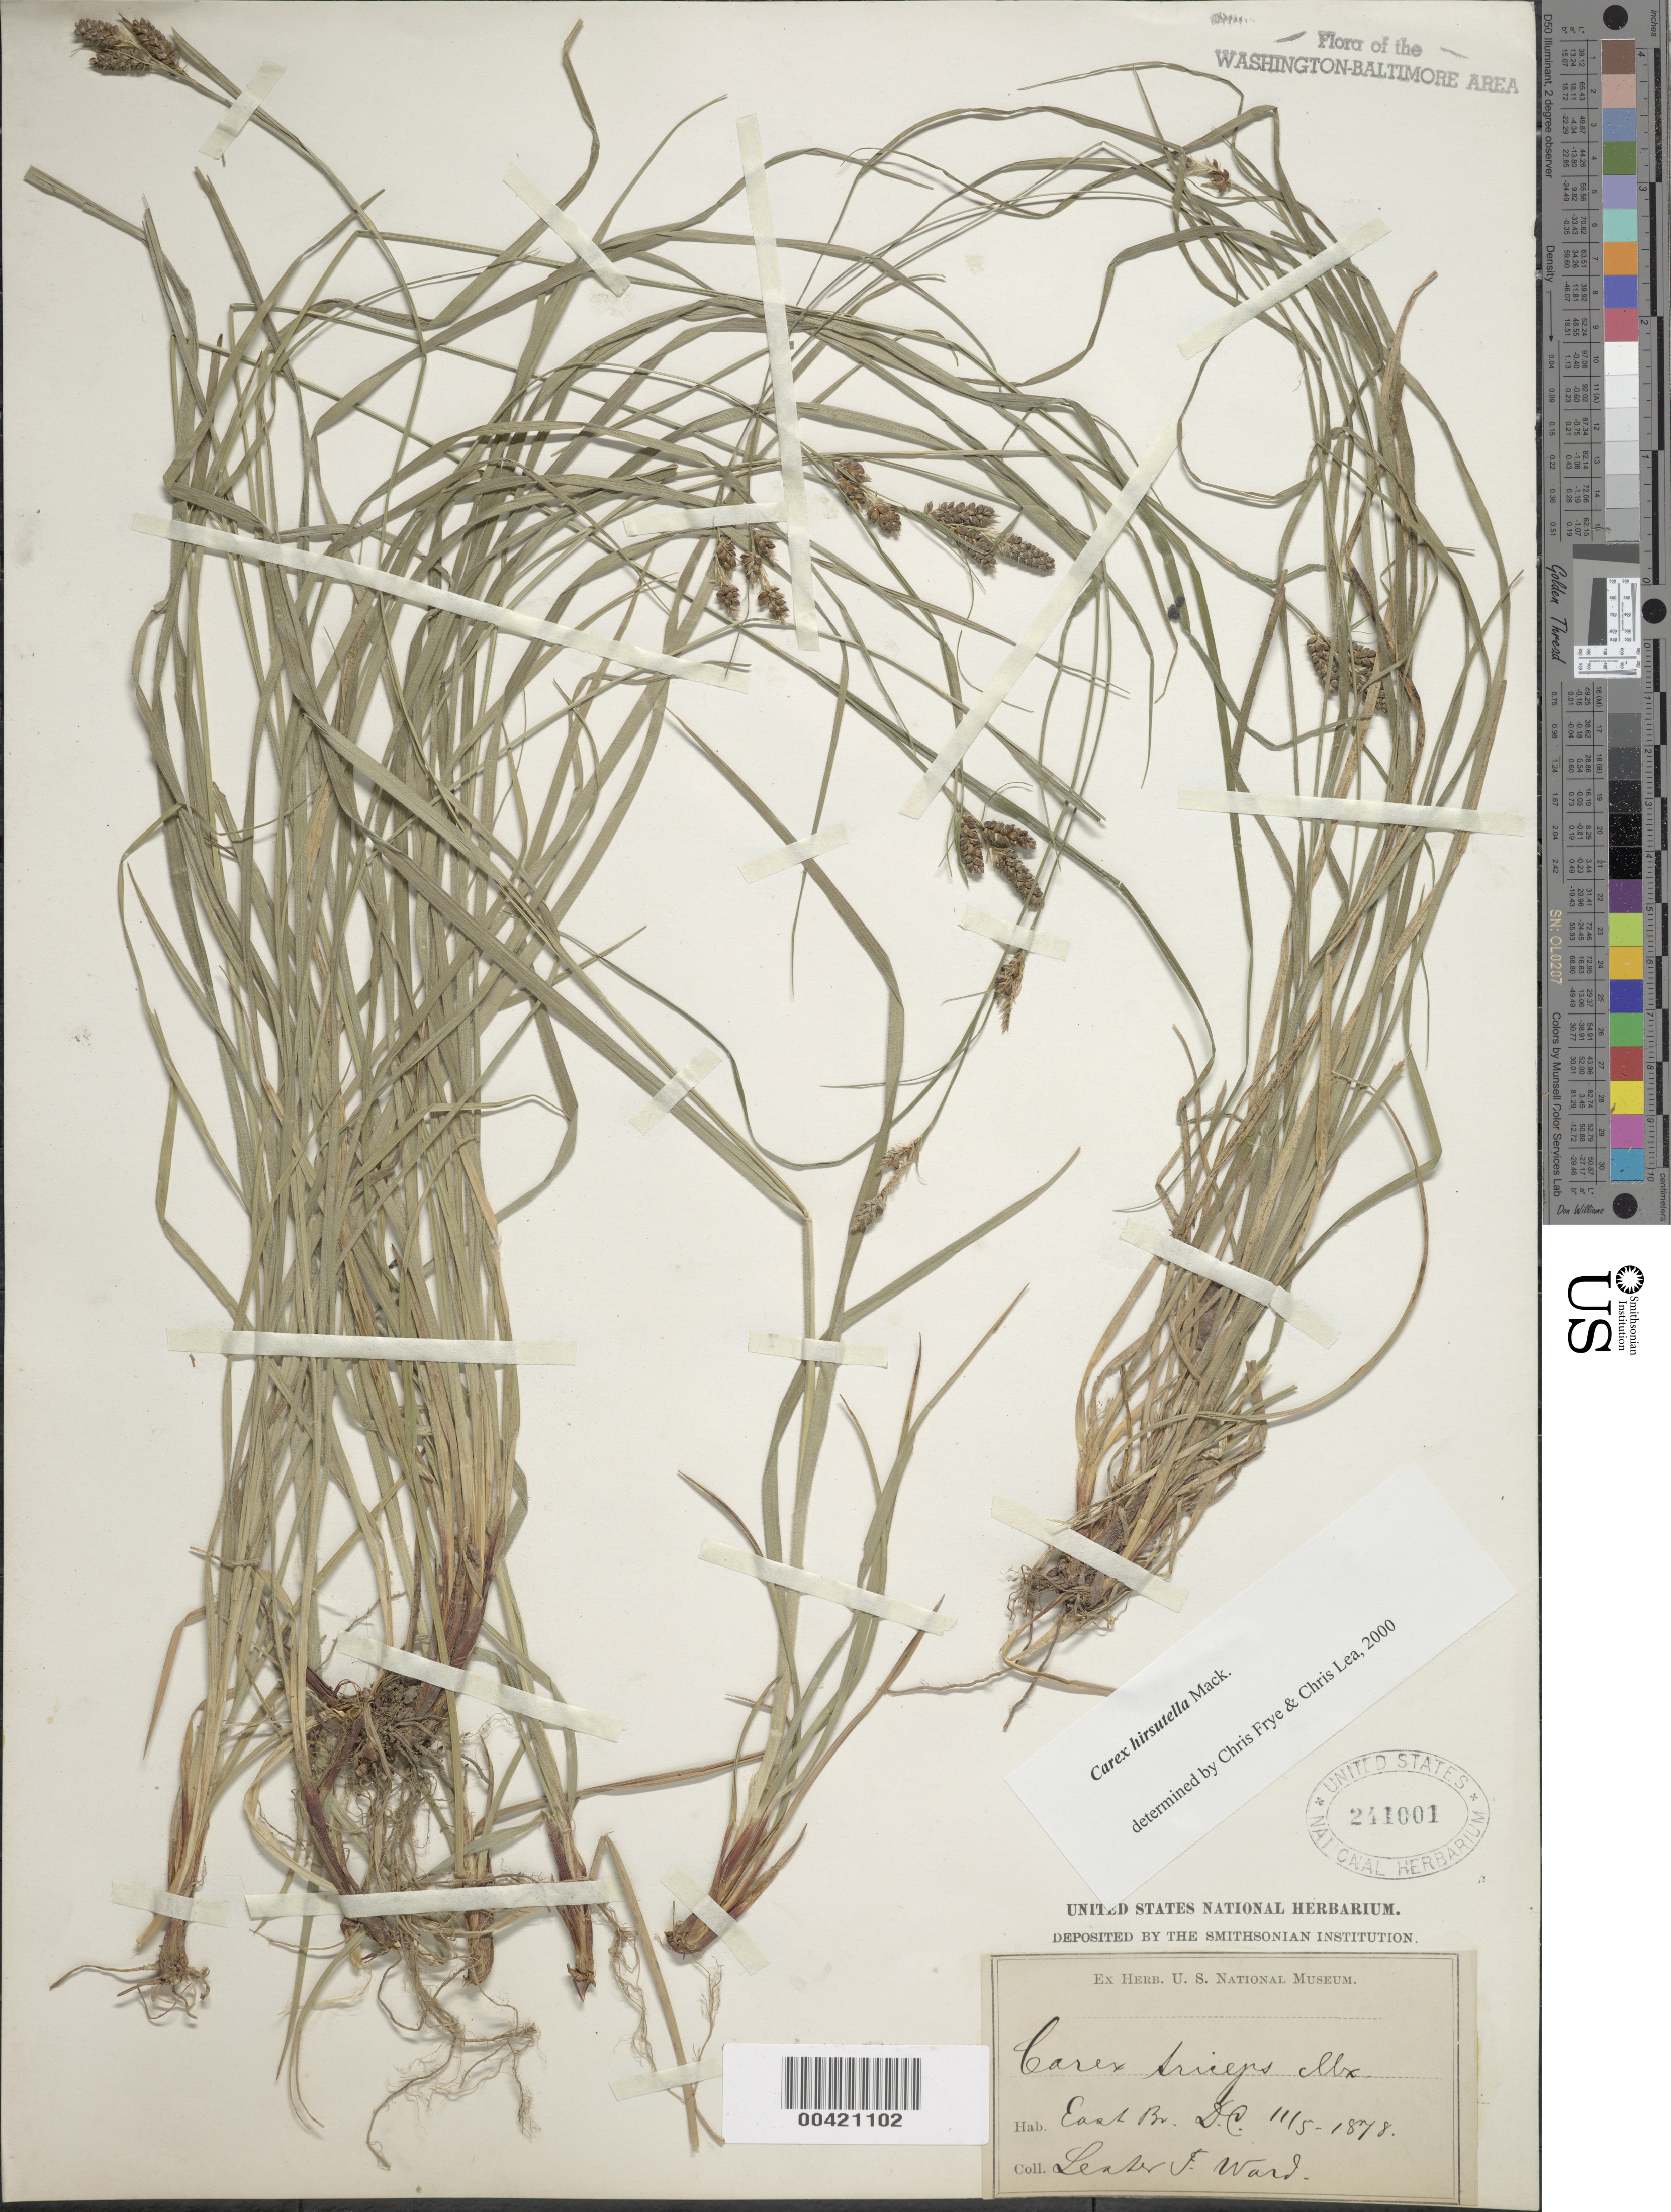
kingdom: Plantae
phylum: Tracheophyta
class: Liliopsida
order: Poales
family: Cyperaceae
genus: Carex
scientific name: Carex hirsutella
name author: Mack.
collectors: L. F. Ward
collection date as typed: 05 Nov 1878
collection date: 1878-11-05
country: United States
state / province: District of Columbia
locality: Eastern Branch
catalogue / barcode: US 241001